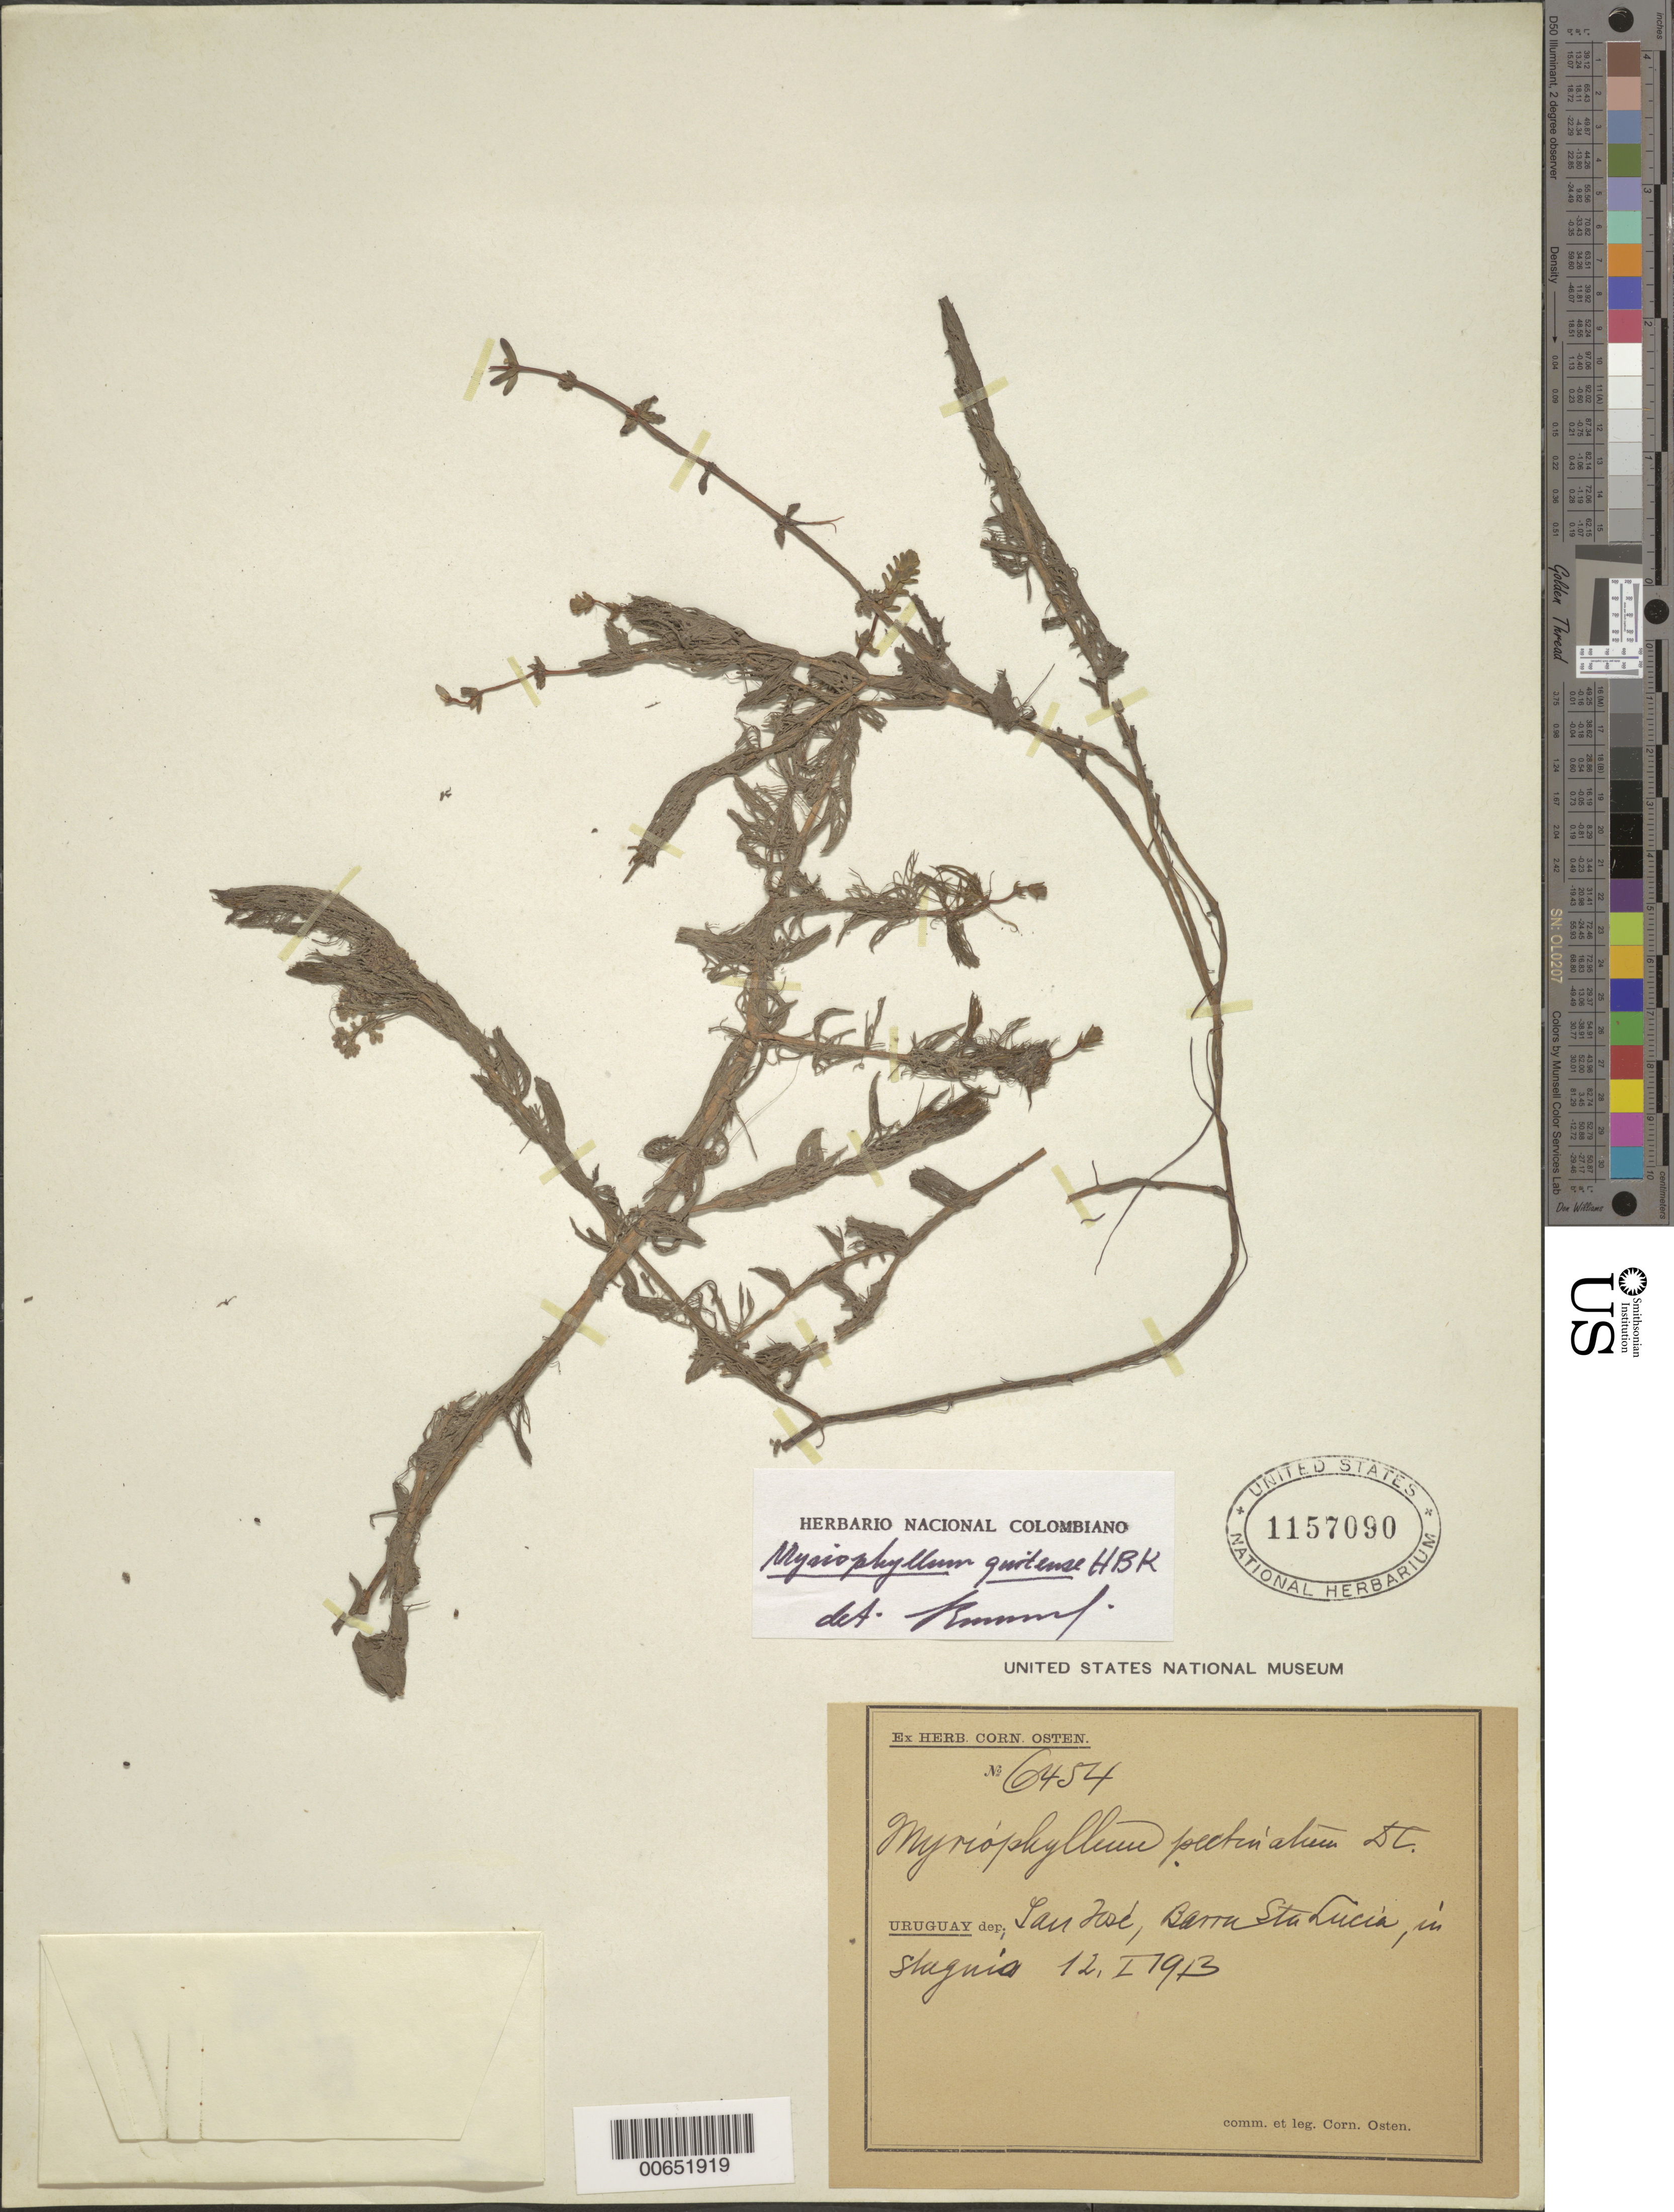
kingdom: Plantae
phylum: Tracheophyta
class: Magnoliopsida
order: Saxifragales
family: Haloragaceae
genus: Myriophyllum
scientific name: Myriophyllum quitense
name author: Kunth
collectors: C. Osten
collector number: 6454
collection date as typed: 12 Jan 1913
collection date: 1913-01-12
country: Uruguay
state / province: San Jose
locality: Barra Sta. Lucia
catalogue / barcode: US 1157090